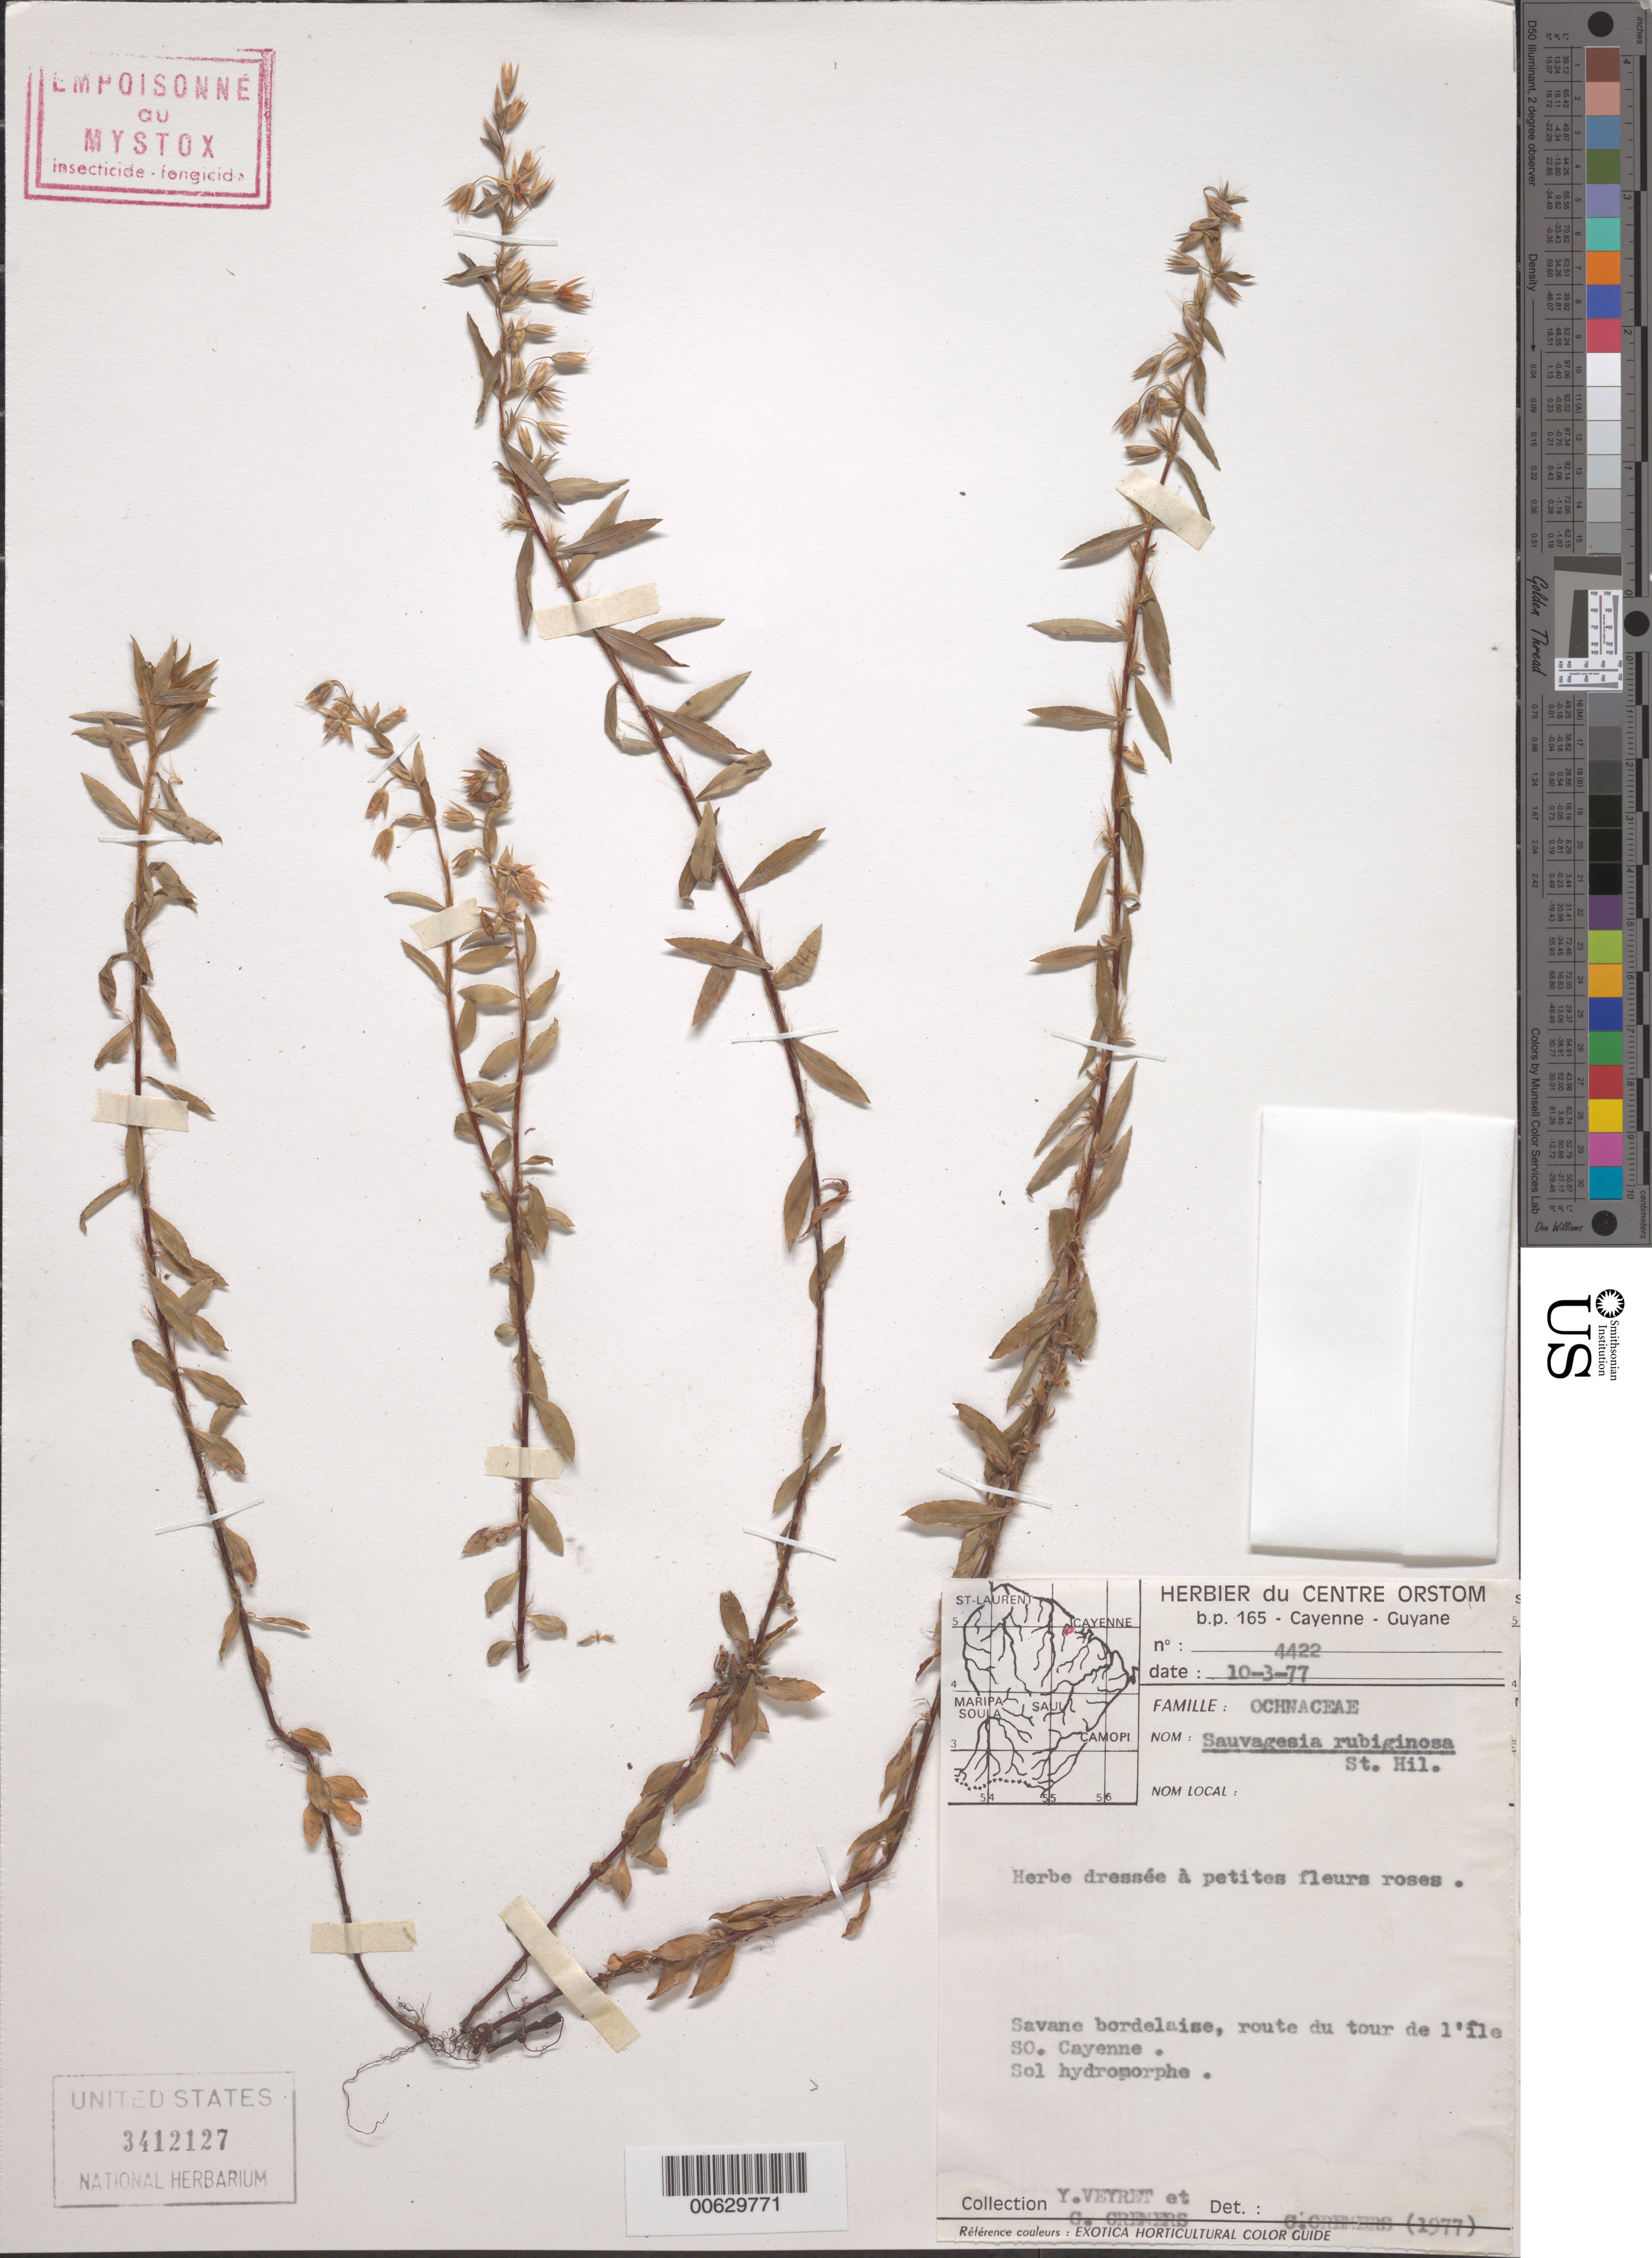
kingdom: Plantae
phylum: Tracheophyta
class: Magnoliopsida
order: Malpighiales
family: Ochnaceae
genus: Sauvagesia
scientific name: Sauvagesia rubiginosa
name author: A. St.-Hil.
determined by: Cremers, Georges A.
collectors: Y. Veyret & G. Cremers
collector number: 4422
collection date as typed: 10-Mar-77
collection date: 1977-03-10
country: French Guiana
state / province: Cayenne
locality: Cayenne, route du tour de l'Ile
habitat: Sol hydromorphe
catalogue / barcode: US 3412127